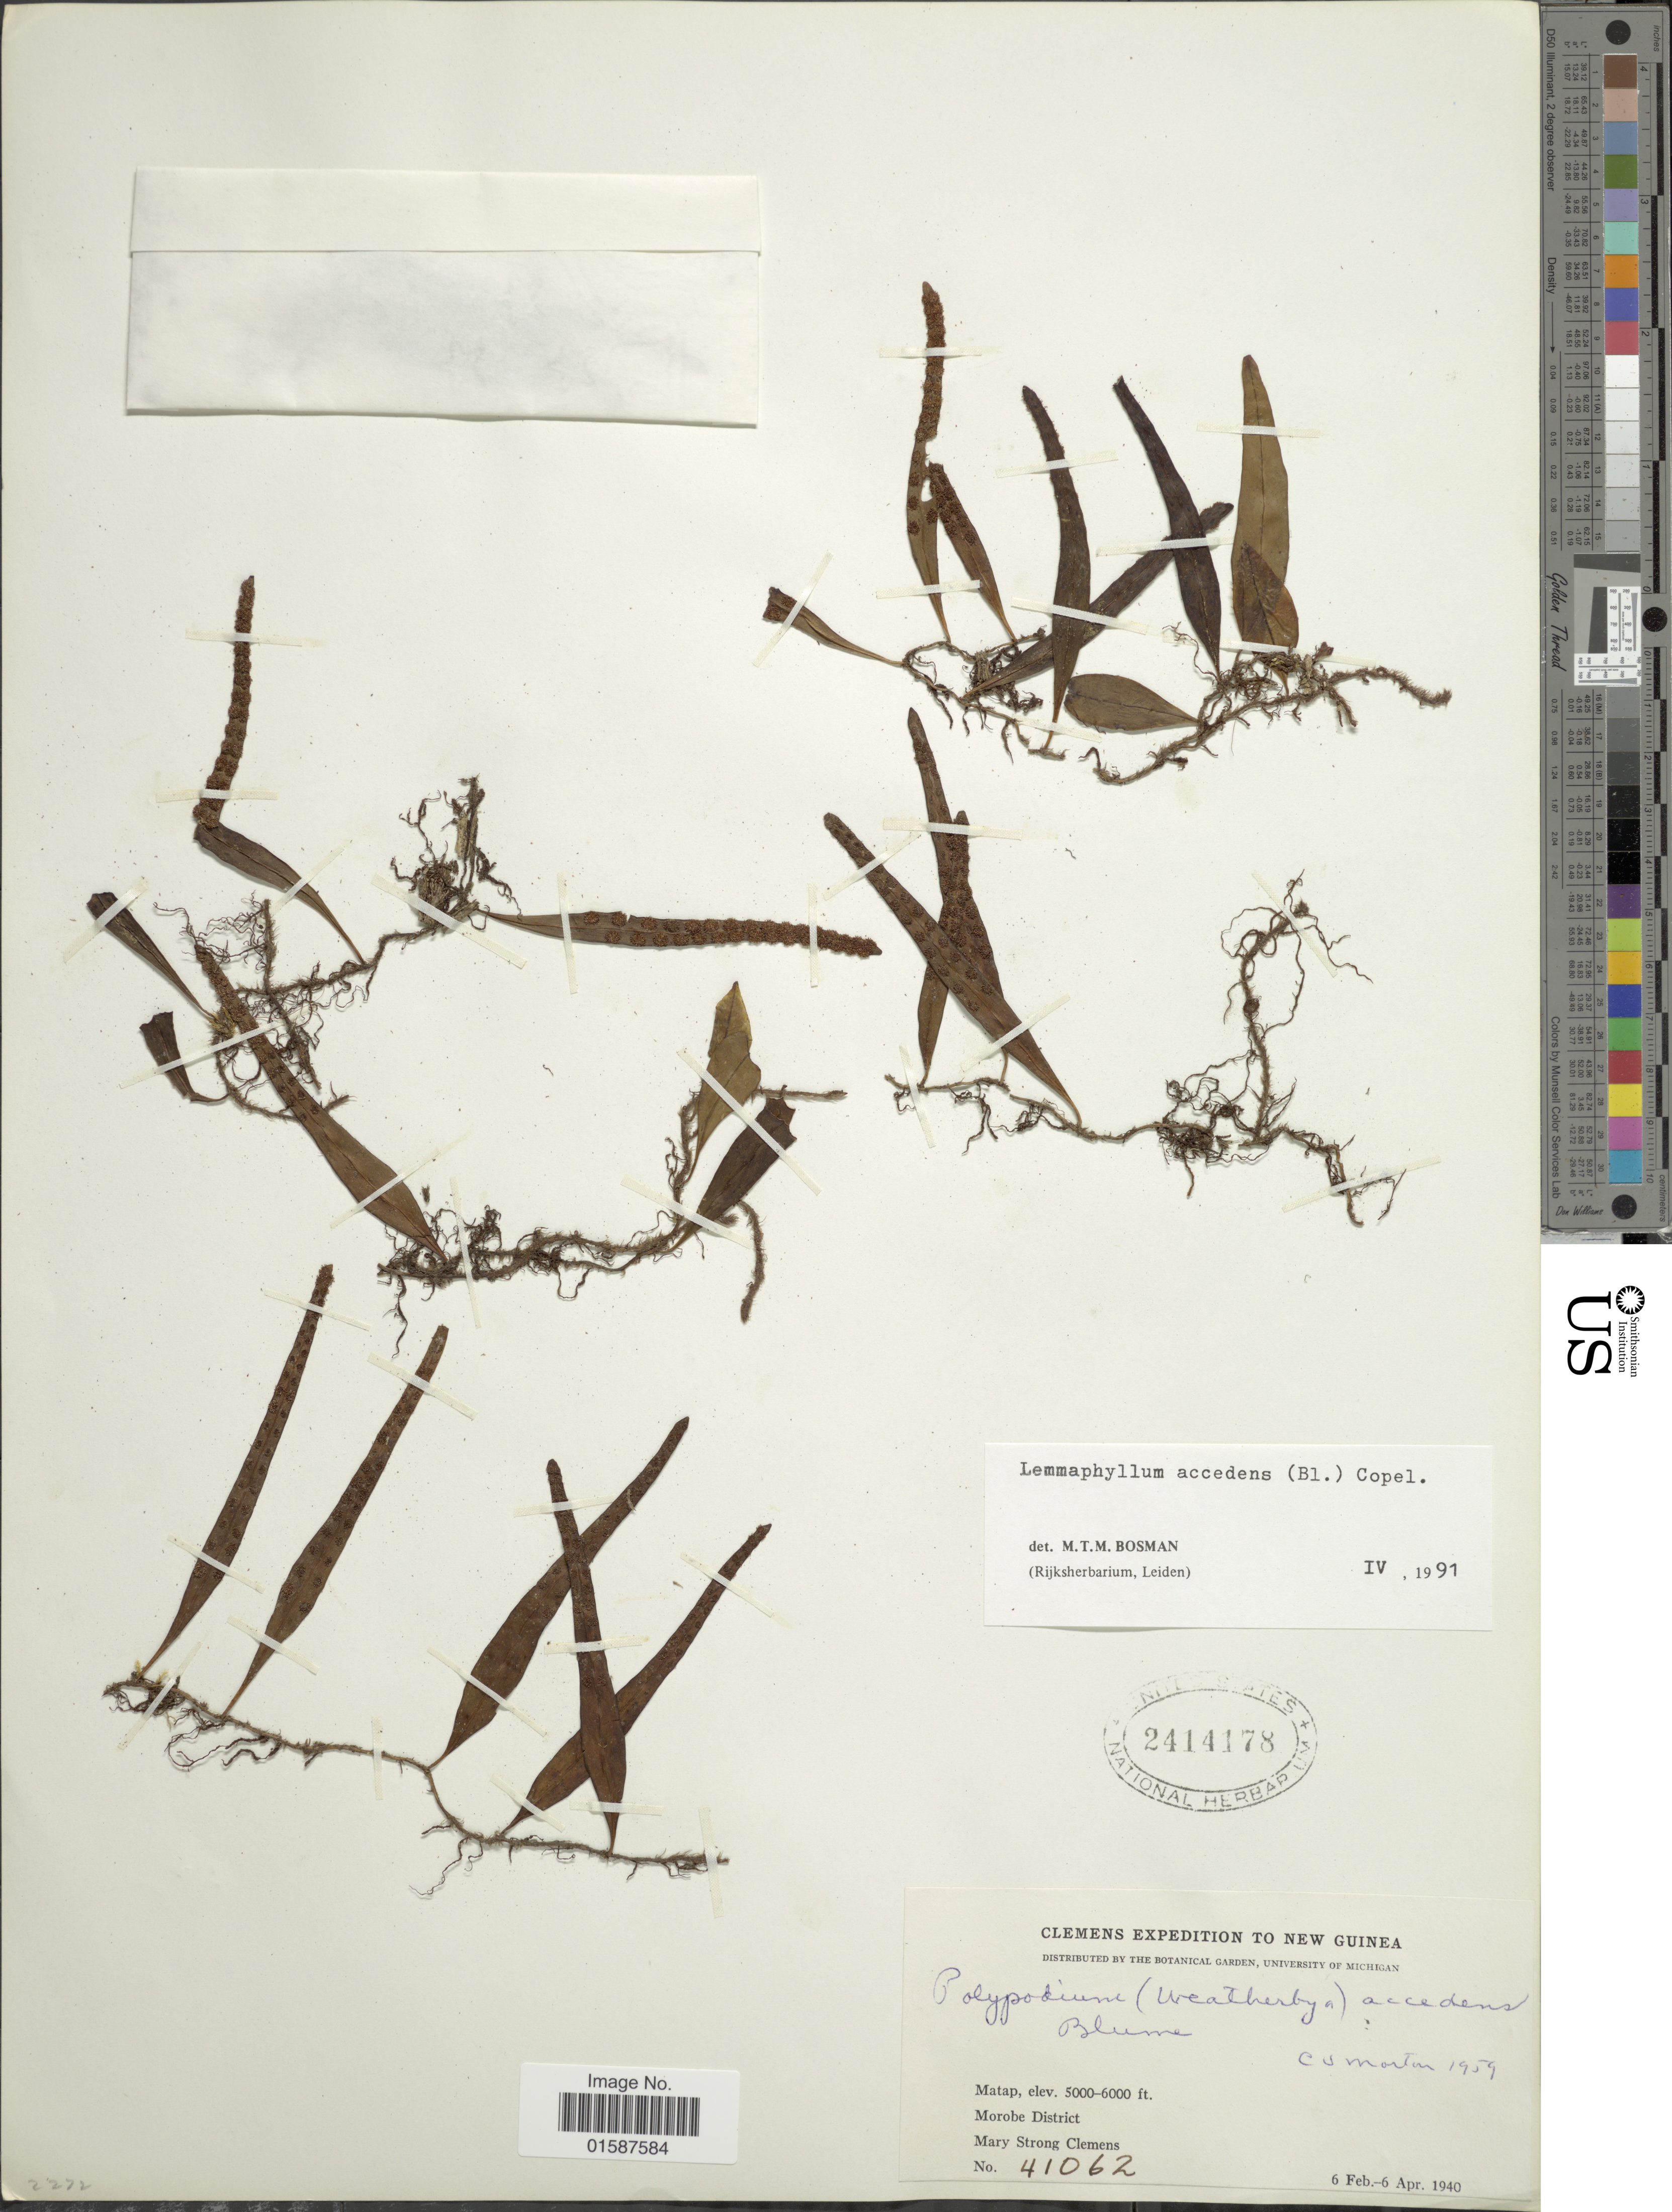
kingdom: Plantae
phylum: Tracheophyta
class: Polypodiopsida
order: Polypodiales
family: Polypodiaceae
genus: Lemmaphyllum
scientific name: Lemmaphyllum accedens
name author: (Blume) Donk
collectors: M. S. Clemens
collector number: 41062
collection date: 1940-02-06/1940-04-06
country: Papua New Guinea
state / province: Morobe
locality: New Guinea, Matap, Morobe District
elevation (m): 1524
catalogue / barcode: US 2414178